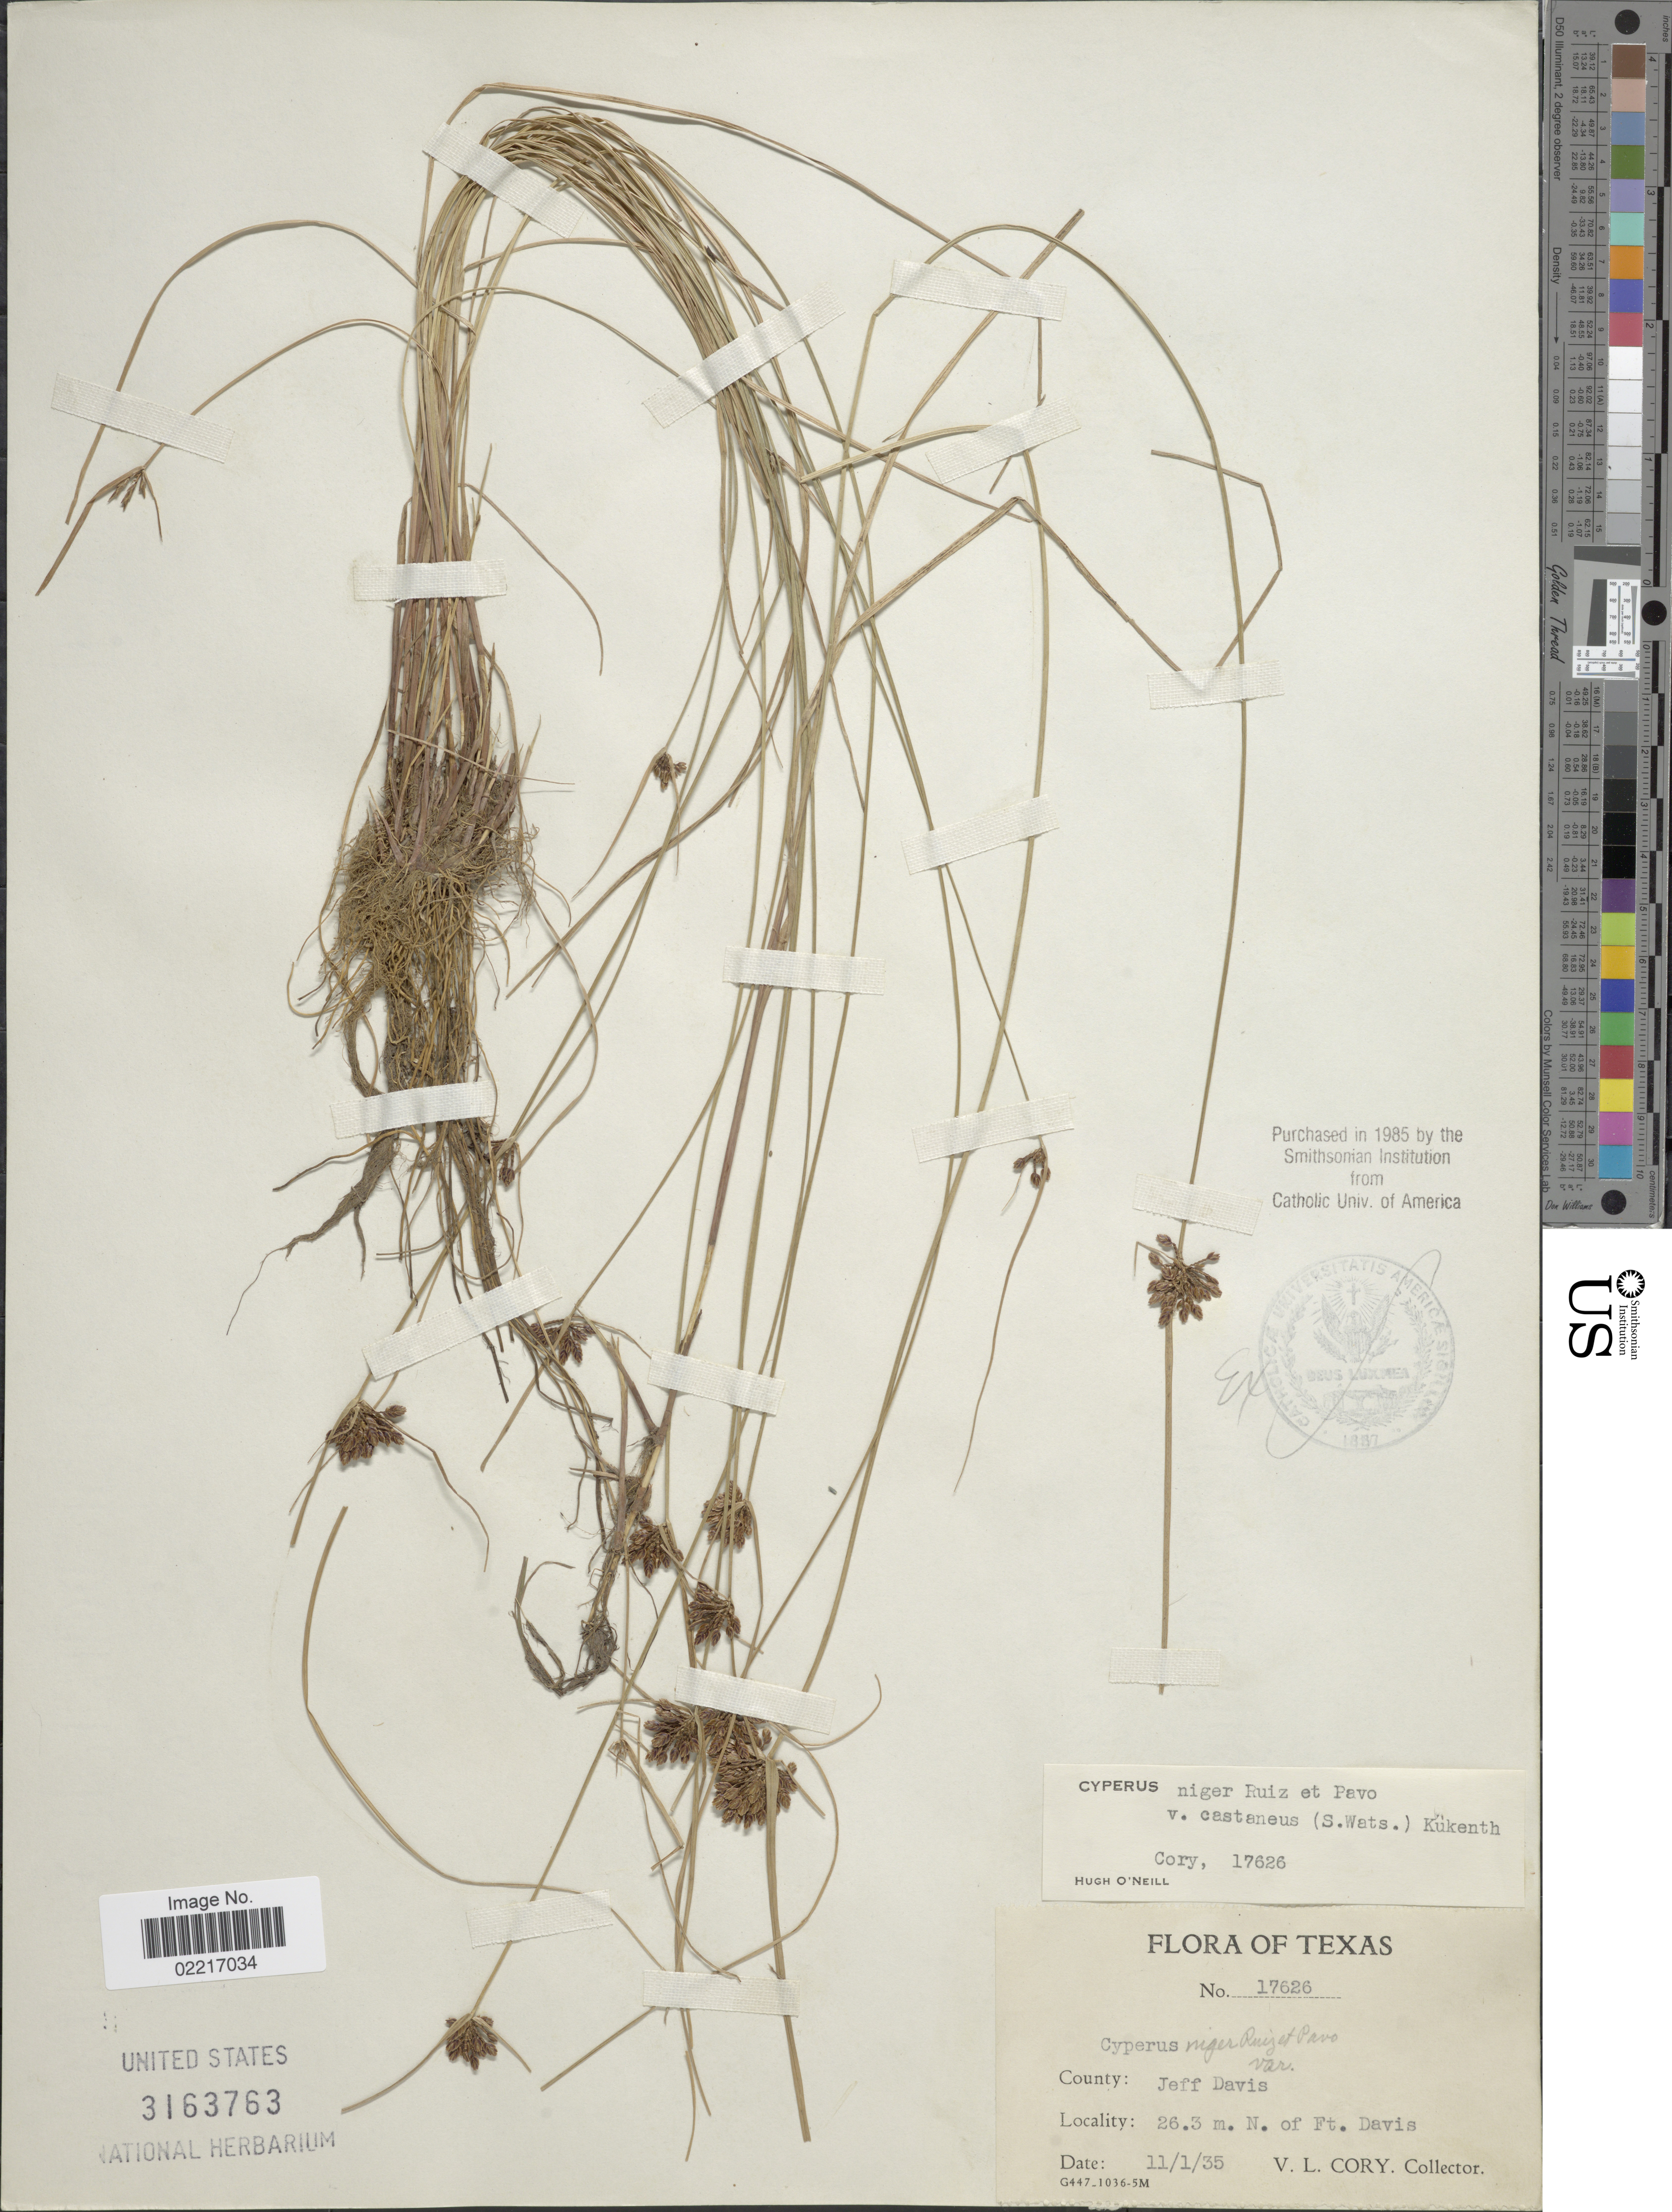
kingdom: Plantae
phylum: Tracheophyta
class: Liliopsida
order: Poales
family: Cyperaceae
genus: Cyperus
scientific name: Cyperus niger var. capitatus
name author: (Britton) O'Neill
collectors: V. Cory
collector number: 17626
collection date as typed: Transcribed d/m/y: 1/11/35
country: United States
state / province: Texas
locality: County: Jeff Davis, 26.3 m. N. of Ft. Davis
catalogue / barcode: US 3163763